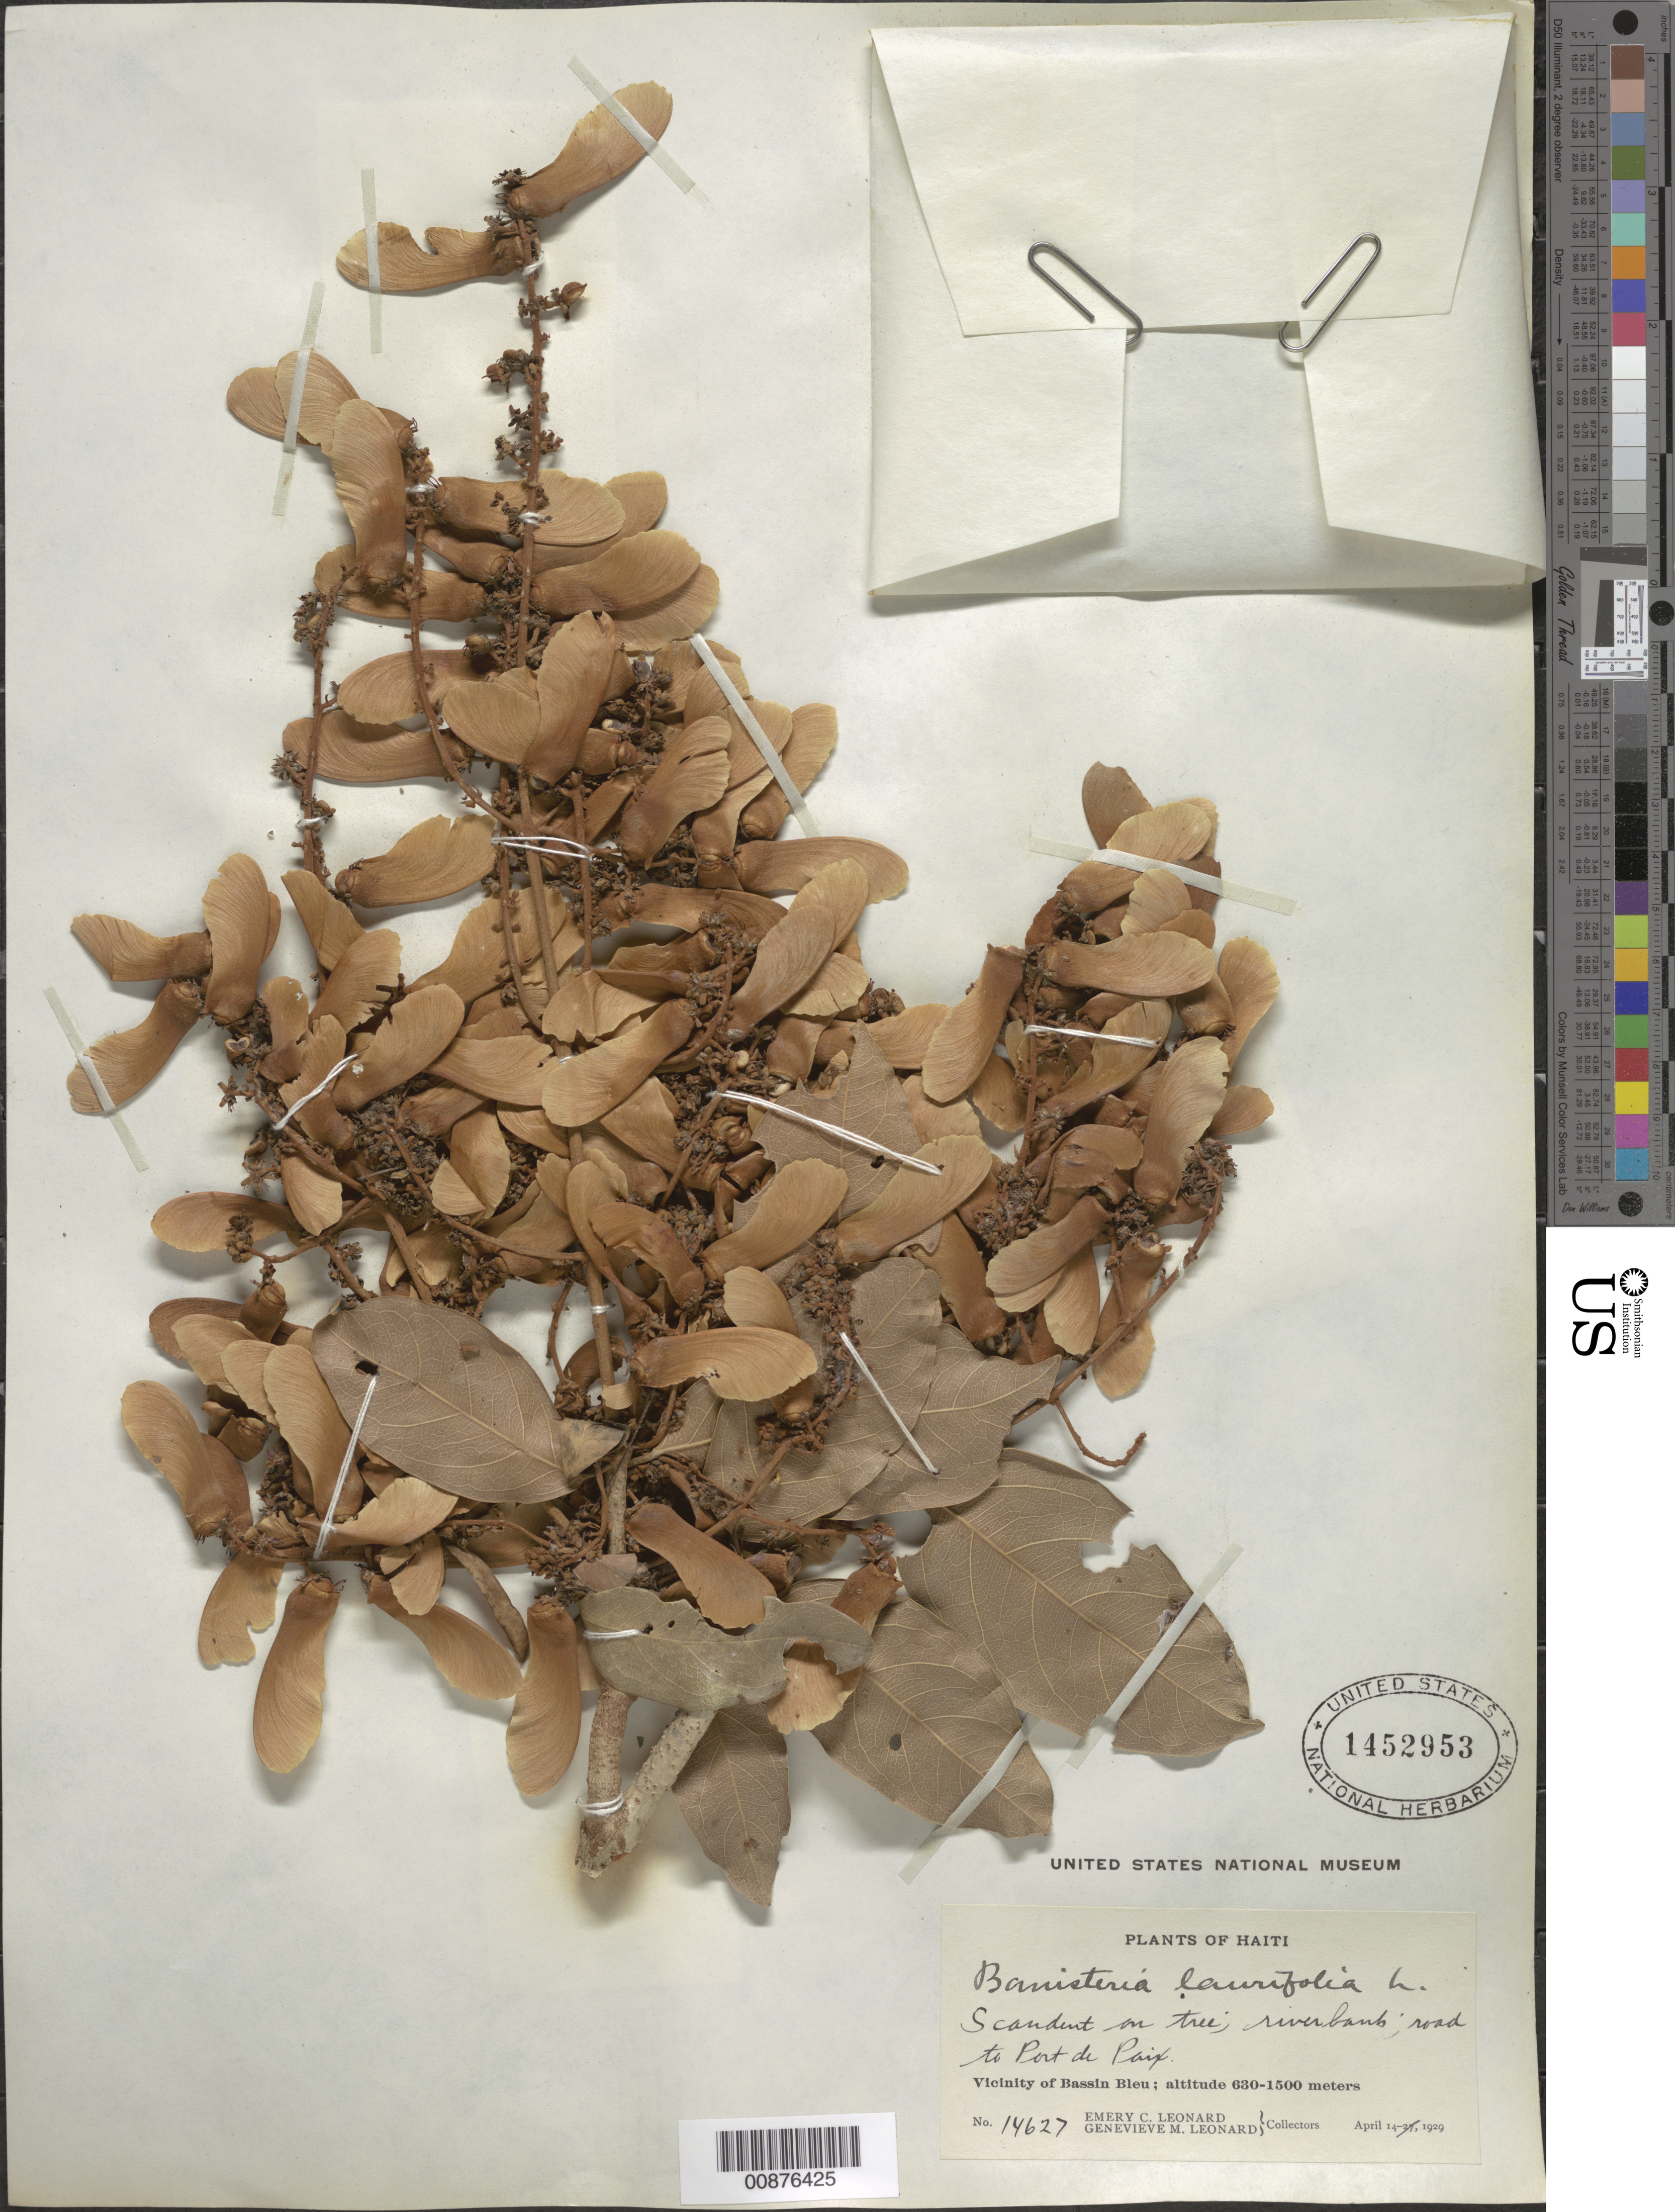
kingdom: Plantae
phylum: Tracheophyta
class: Magnoliopsida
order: Malpighiales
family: Malpighiaceae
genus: Heteropterys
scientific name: Heteropterys laurifolia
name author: (L.) A. Juss.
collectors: E. C. Leonard & G. M. Leonard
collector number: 14627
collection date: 1929-04-14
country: Haiti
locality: Road to Port de Paix. Vicinity of Bassin Bleu.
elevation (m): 630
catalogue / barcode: US 1452953